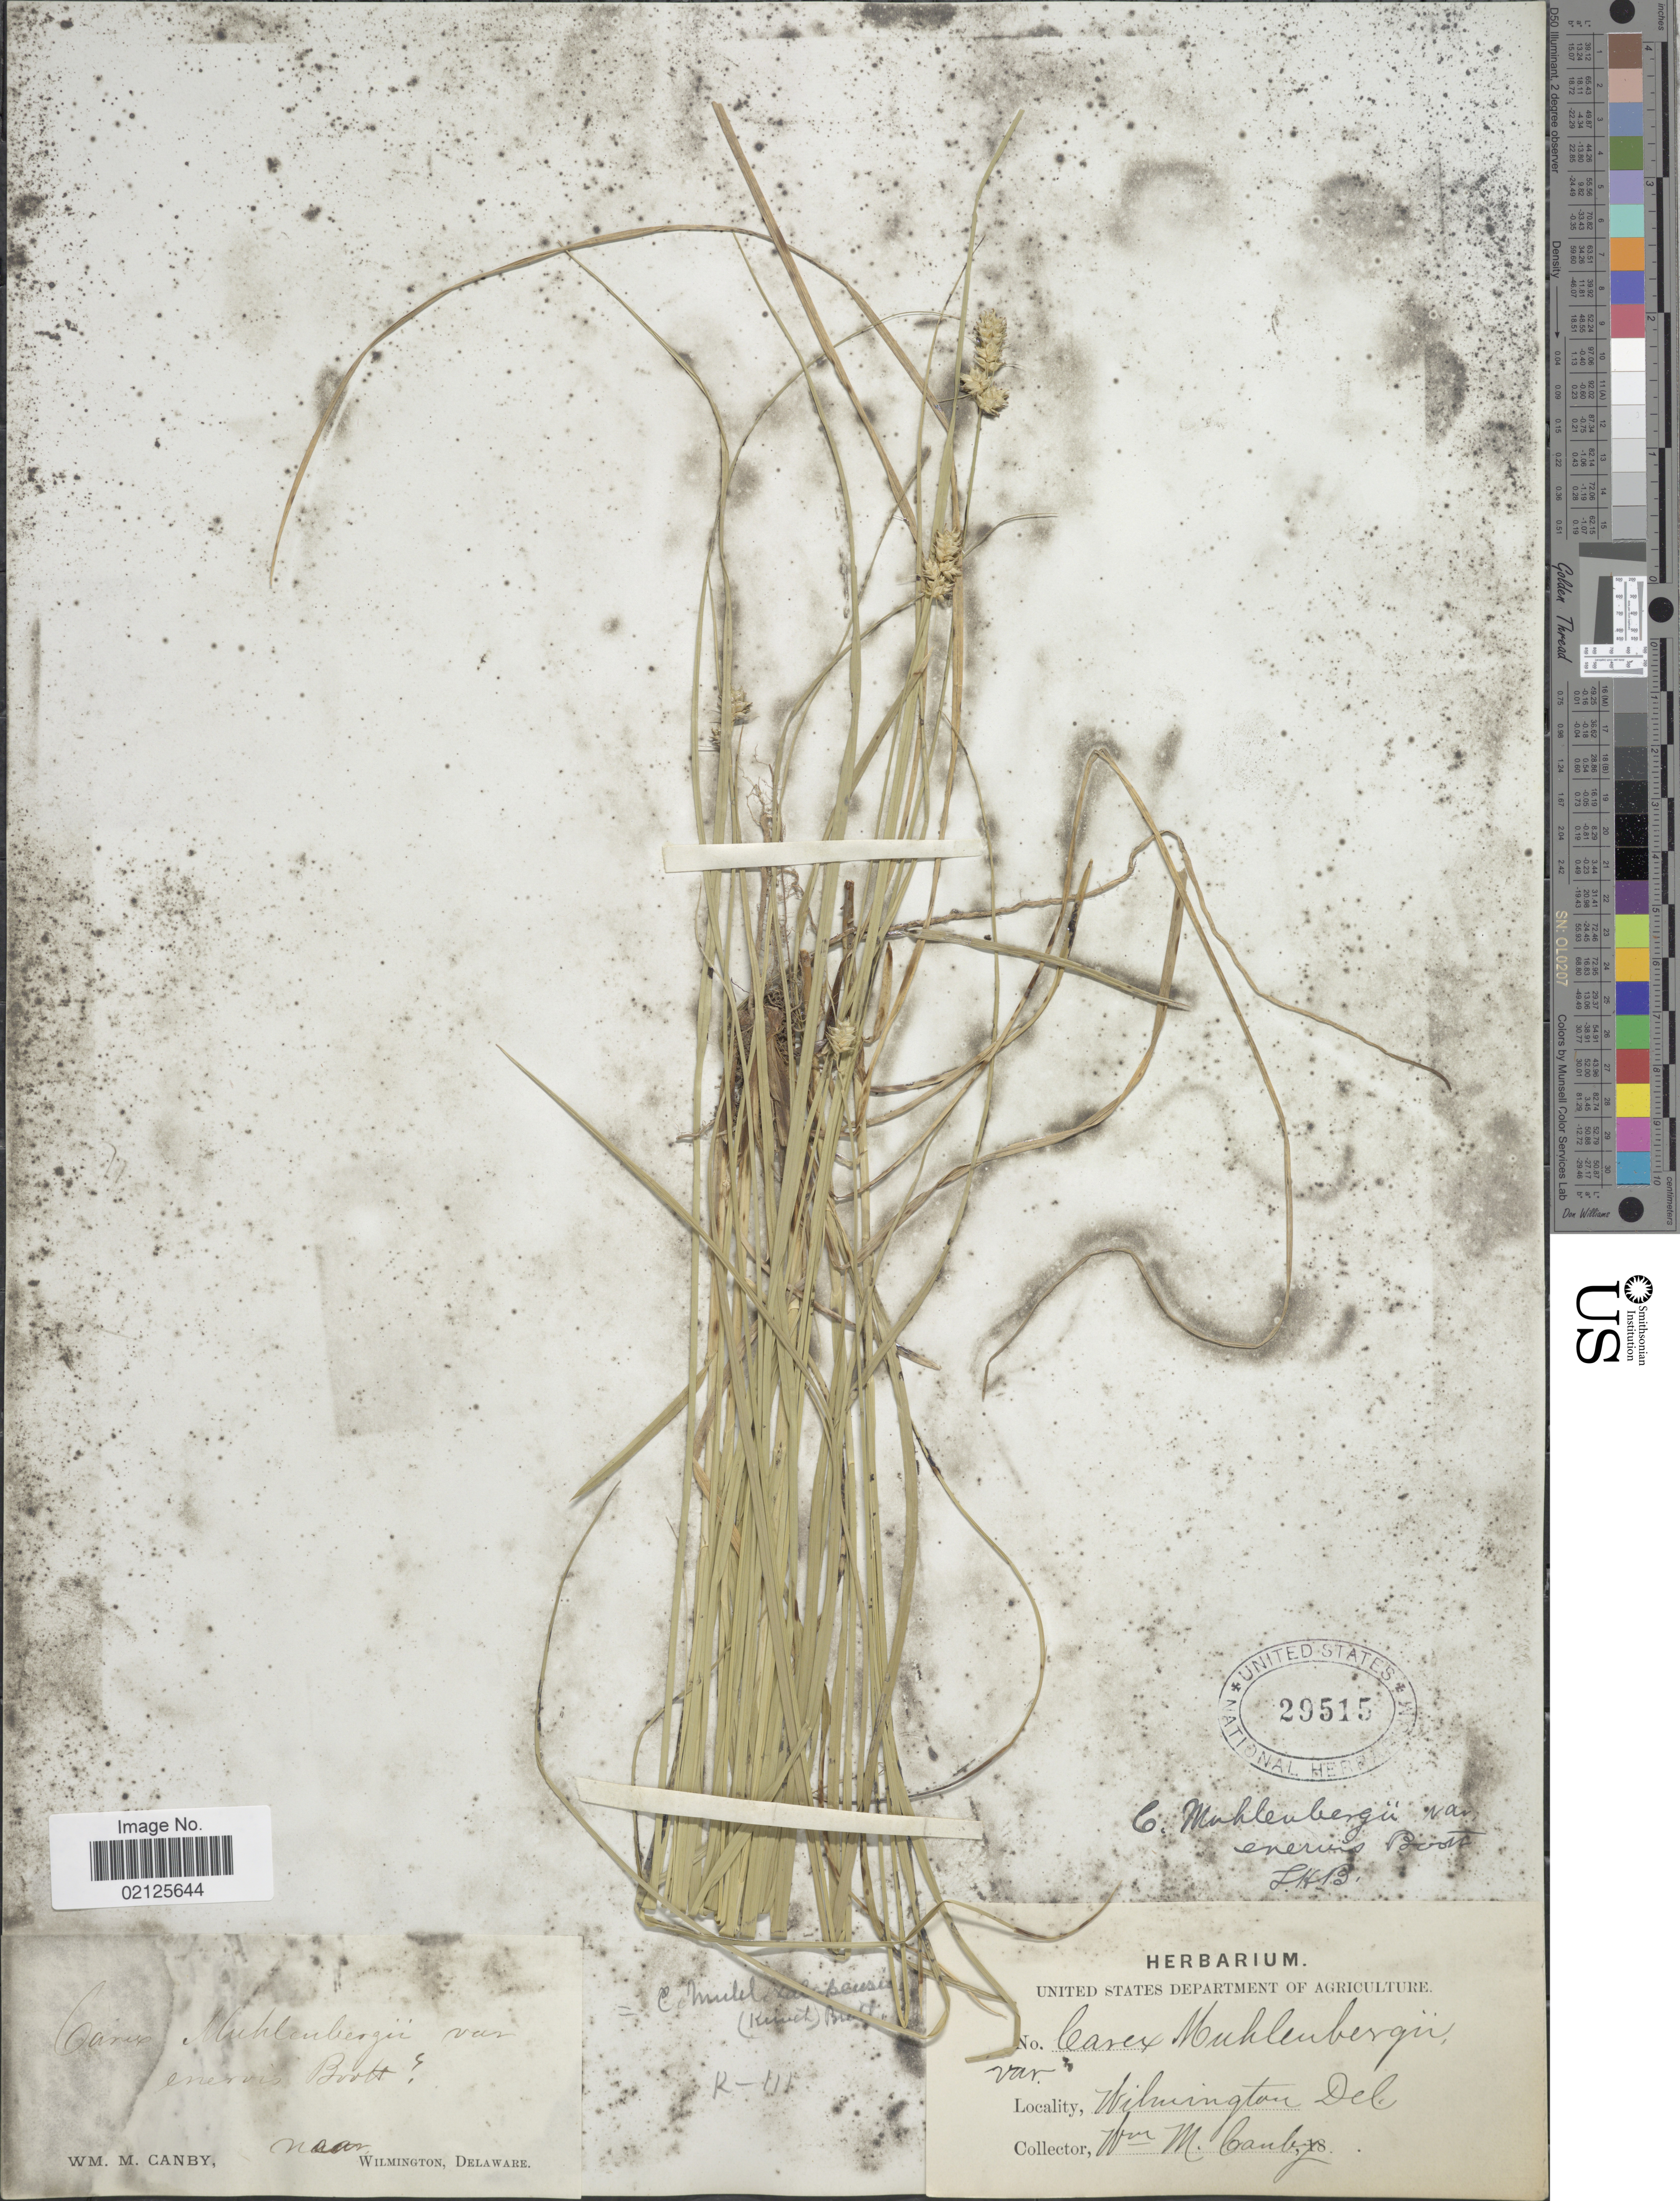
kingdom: Plantae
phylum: Tracheophyta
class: Liliopsida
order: Poales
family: Cyperaceae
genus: Carex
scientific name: Carex muehlenbergii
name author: Willd.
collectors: W. M. Canby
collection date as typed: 18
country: United States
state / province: Delaware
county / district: New Castle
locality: Near Wilmington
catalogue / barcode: US 29515